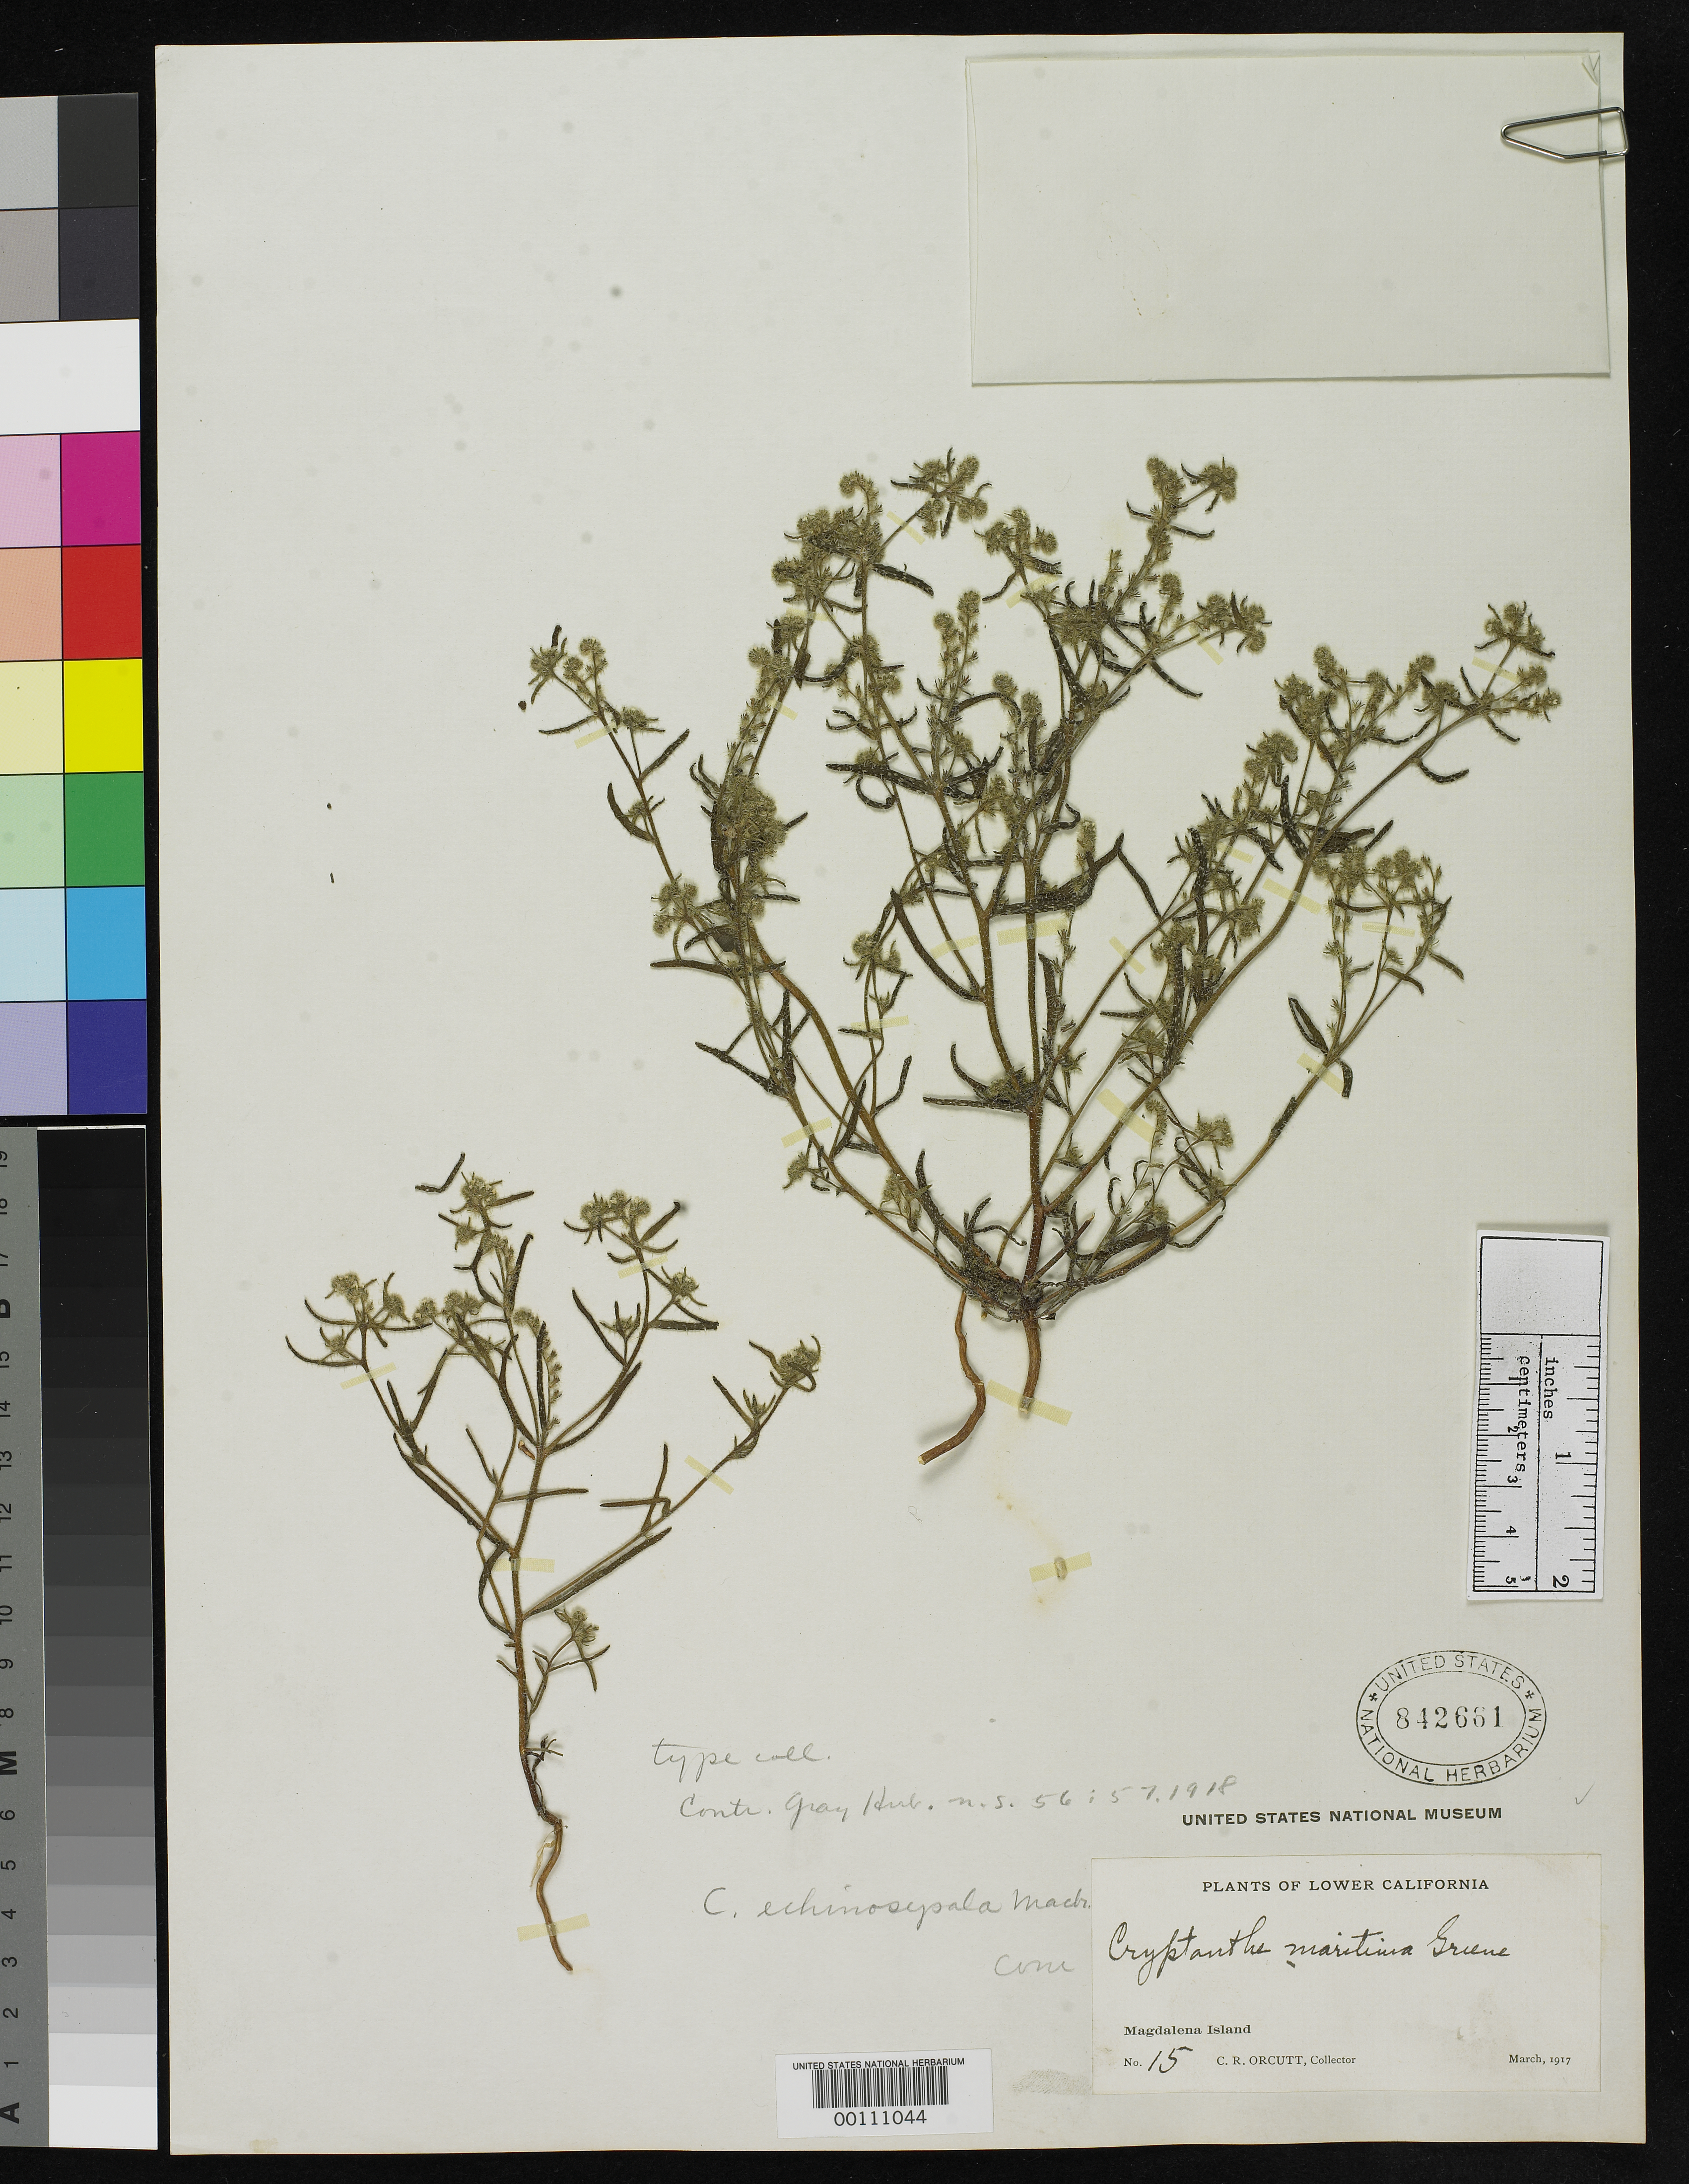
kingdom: Plantae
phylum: Tracheophyta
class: Magnoliopsida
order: Boraginales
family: Boraginaceae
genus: Cryptantha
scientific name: Cryptantha echinosepala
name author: J.F. Macbr.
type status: Isotype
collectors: C. R. Orcutt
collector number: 15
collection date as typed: Mar 1917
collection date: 1917-03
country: Mexico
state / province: Baja California Sur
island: Magdalena Island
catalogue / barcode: US 842661